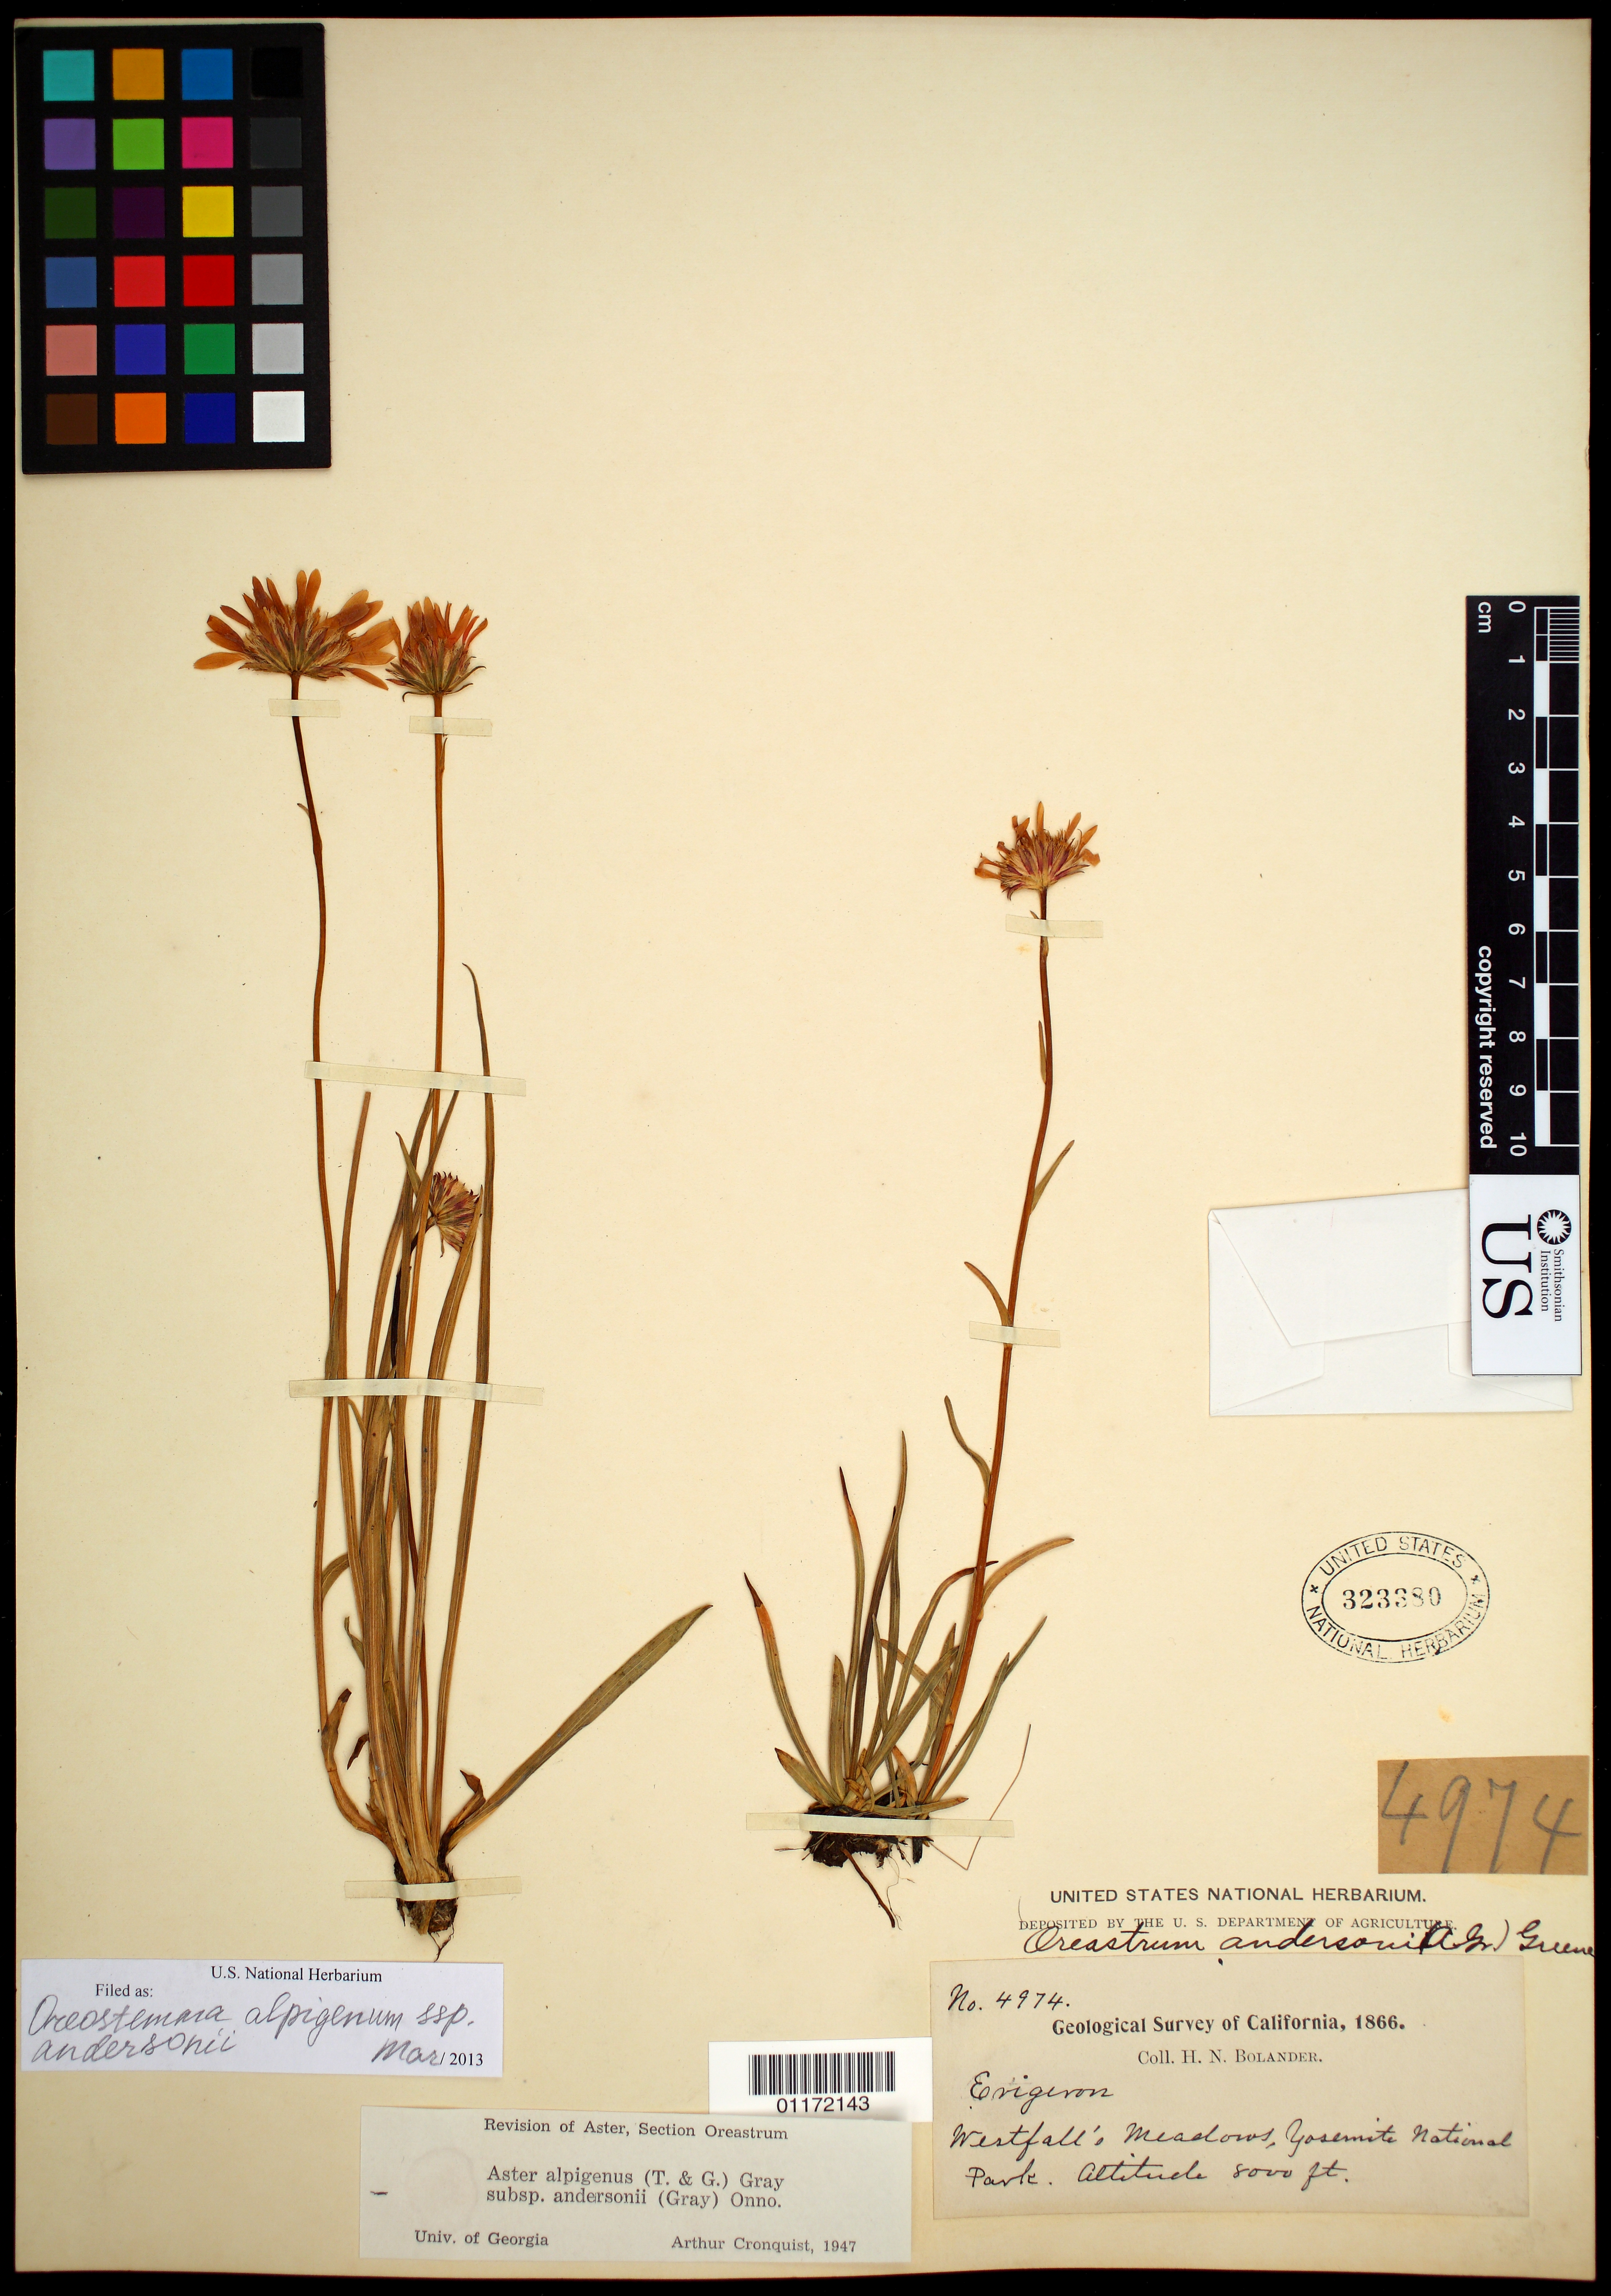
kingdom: Plantae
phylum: Tracheophyta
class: Magnoliopsida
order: Asterales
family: Asteraceae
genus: Oreostemma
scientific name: Oreostemma alpigenum var. andersonii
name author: (A. Gray) G.L. Nesom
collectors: H. Bolander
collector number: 4974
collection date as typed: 1866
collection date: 1866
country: United States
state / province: California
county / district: Mariposa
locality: Mertfall's Meadows, Yosemite National Park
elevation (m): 2438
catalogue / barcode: US 323380